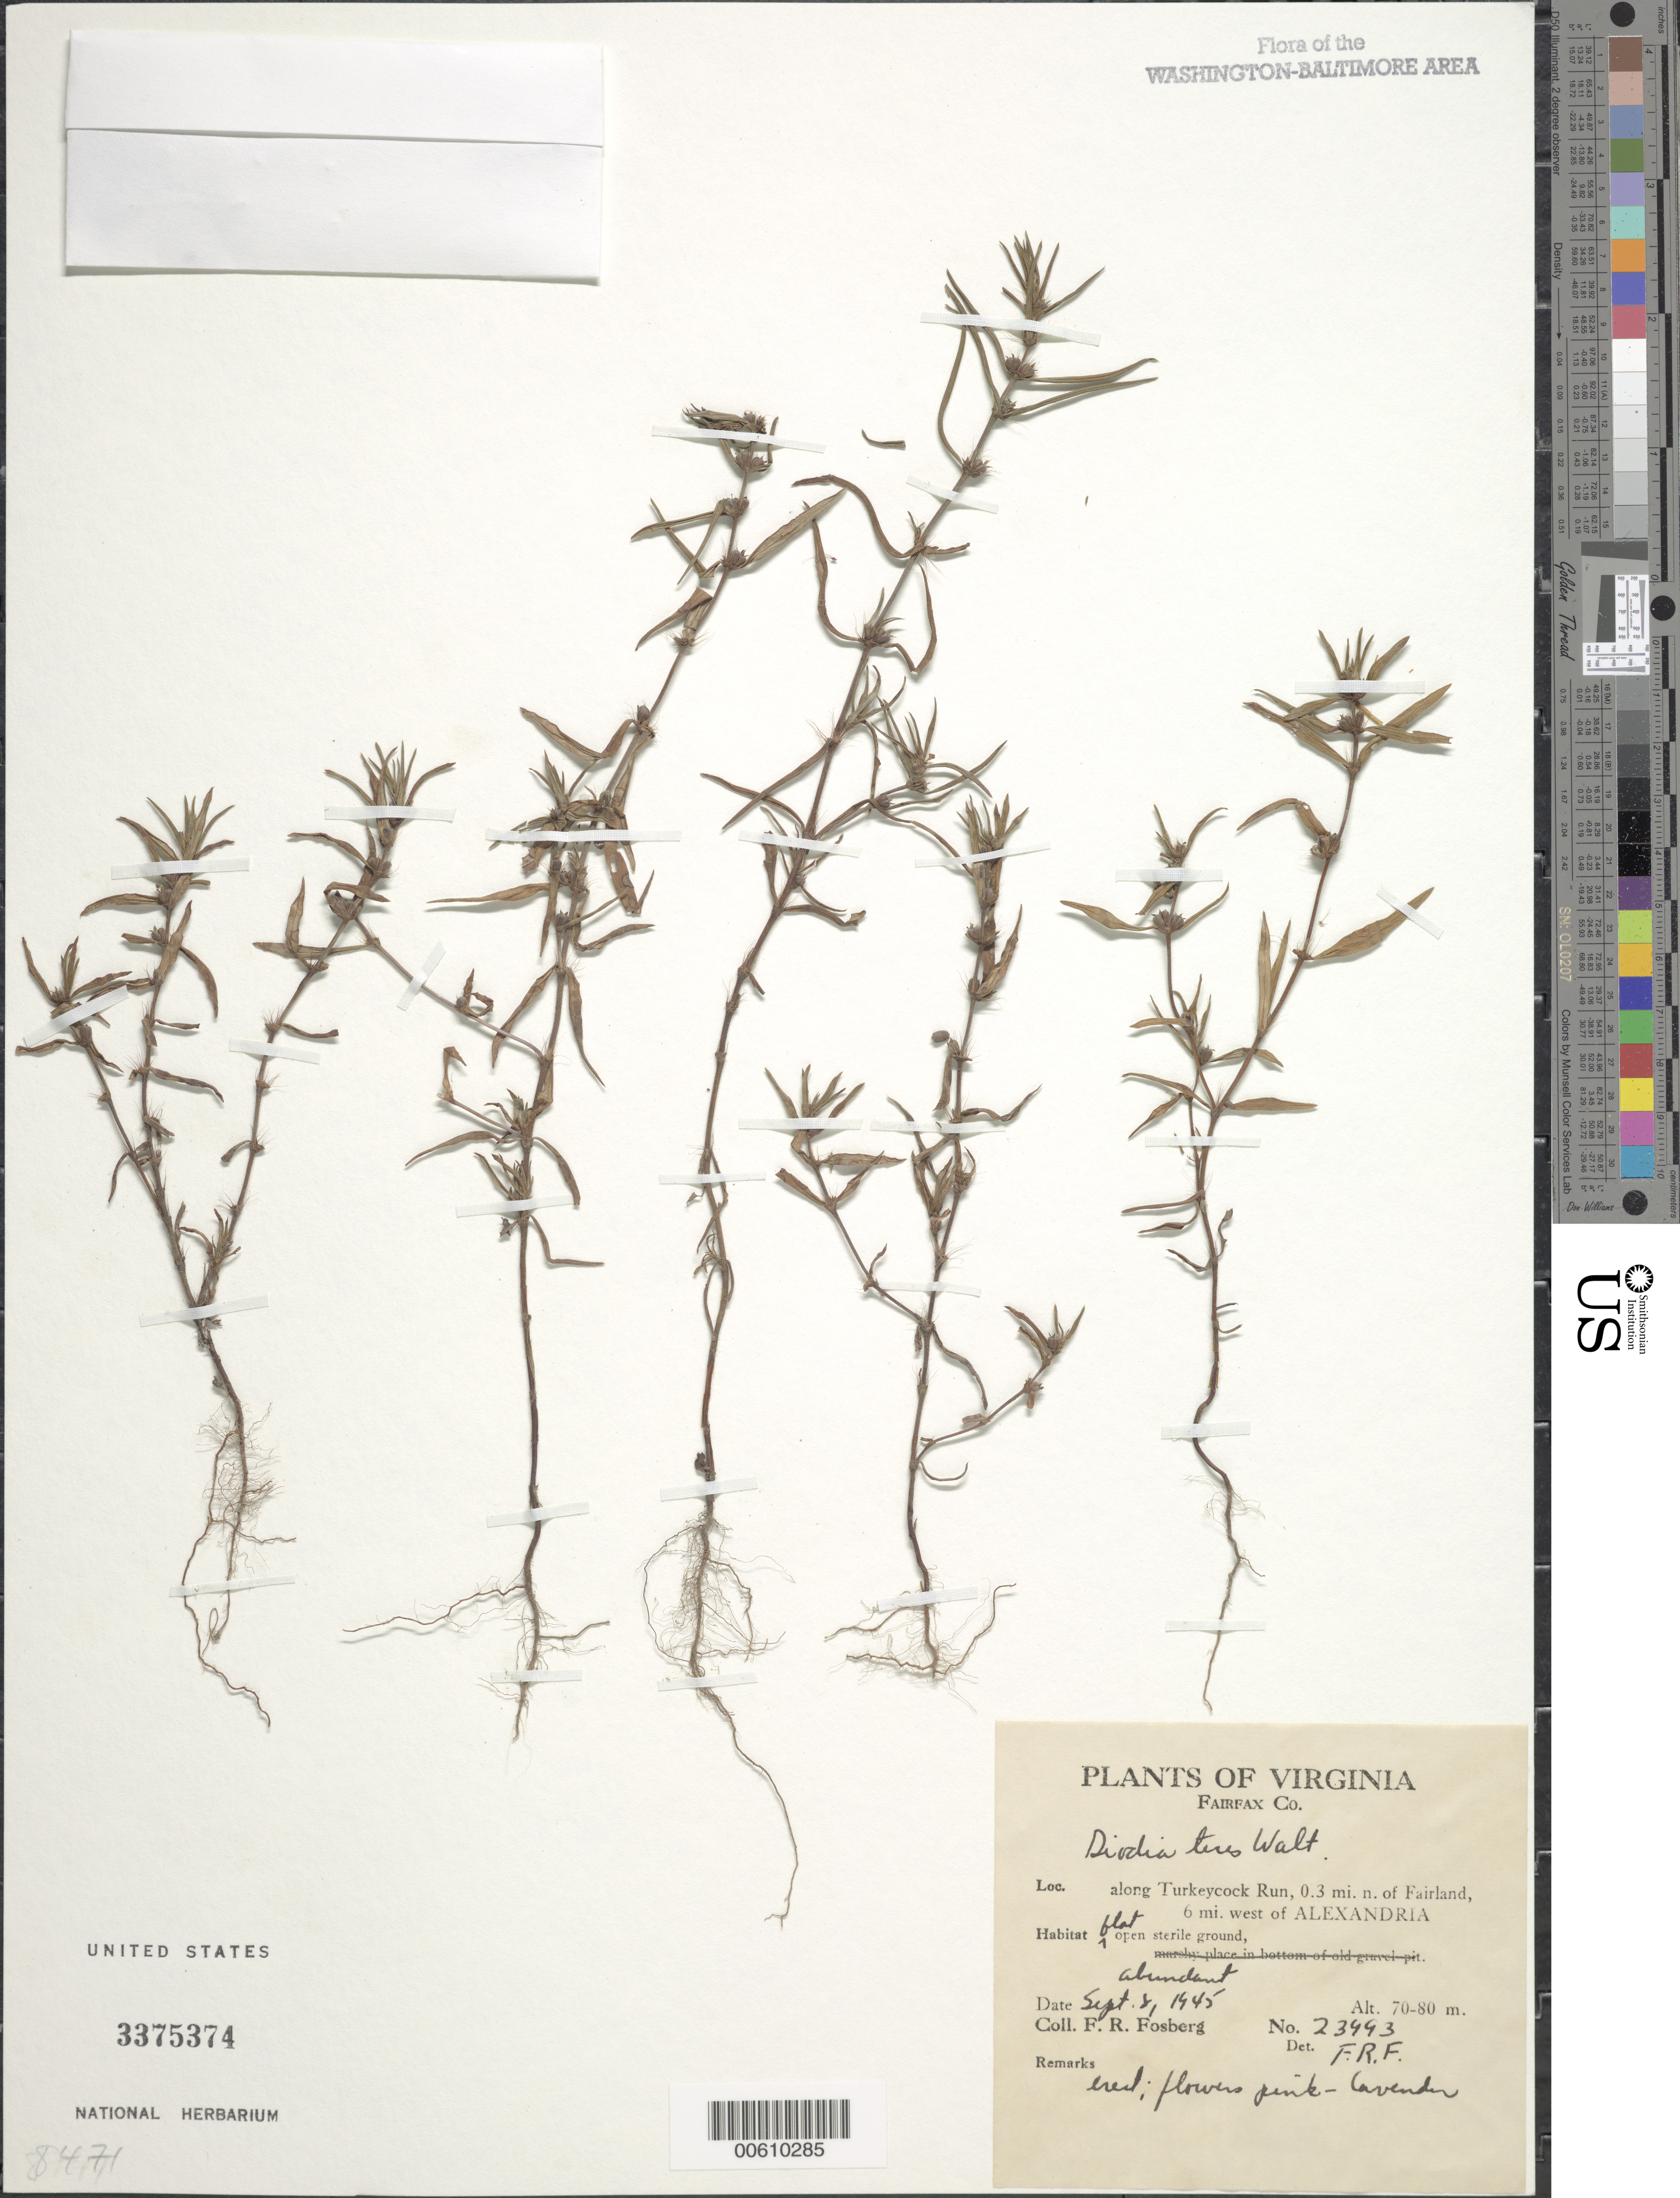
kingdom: Plantae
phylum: Tracheophyta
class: Magnoliopsida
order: Gentianales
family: Rubiaceae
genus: Diodia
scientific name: Diodia teres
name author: Walter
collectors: F. R. Fosberg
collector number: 23993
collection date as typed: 08 Sep 1945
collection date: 1945-09-08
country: United States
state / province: Virginia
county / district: Fairfax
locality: Along Turkeycock Run, N of Fairland, W of Alexandria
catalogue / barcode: US 3375374